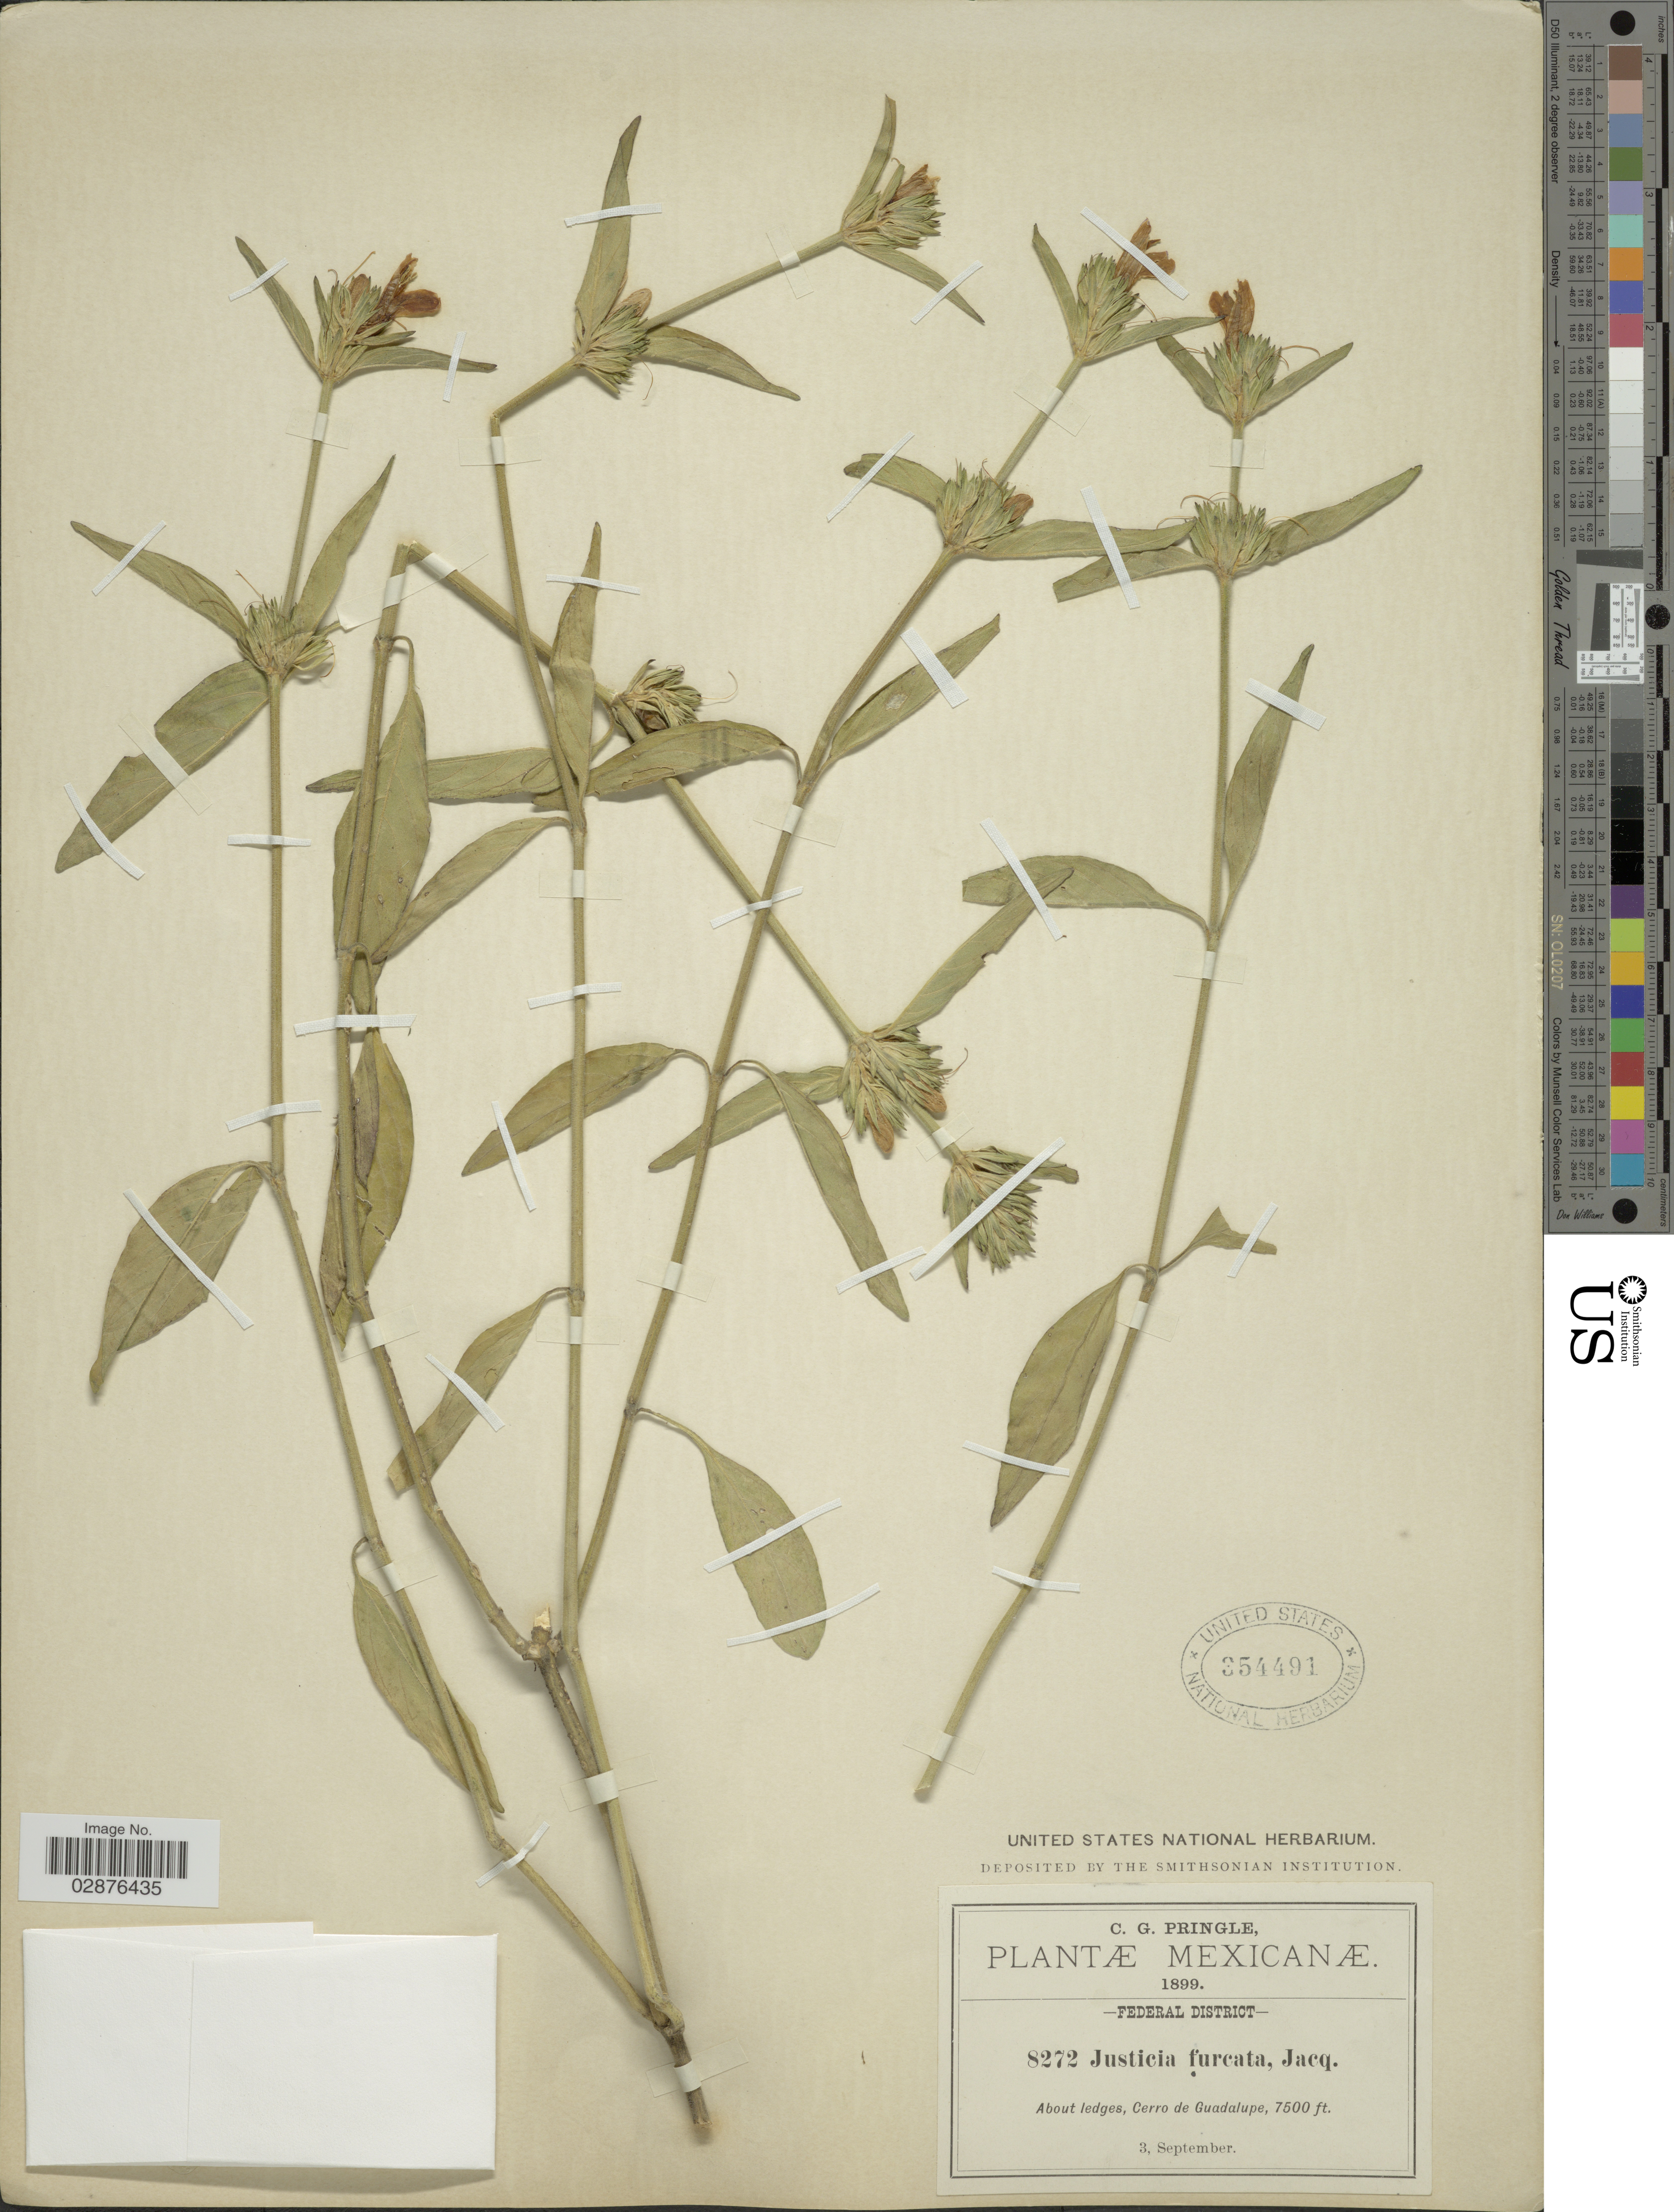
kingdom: Plantae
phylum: Tracheophyta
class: Magnoliopsida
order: Lamiales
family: Acanthaceae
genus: Justicia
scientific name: Justicia furcata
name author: Lam.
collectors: C. G. Pringle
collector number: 8272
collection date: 1899-09-03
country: Mexico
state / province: Distrito Federal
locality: Federal District. Cerro de Guadalupe.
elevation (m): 2286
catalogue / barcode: US 354491